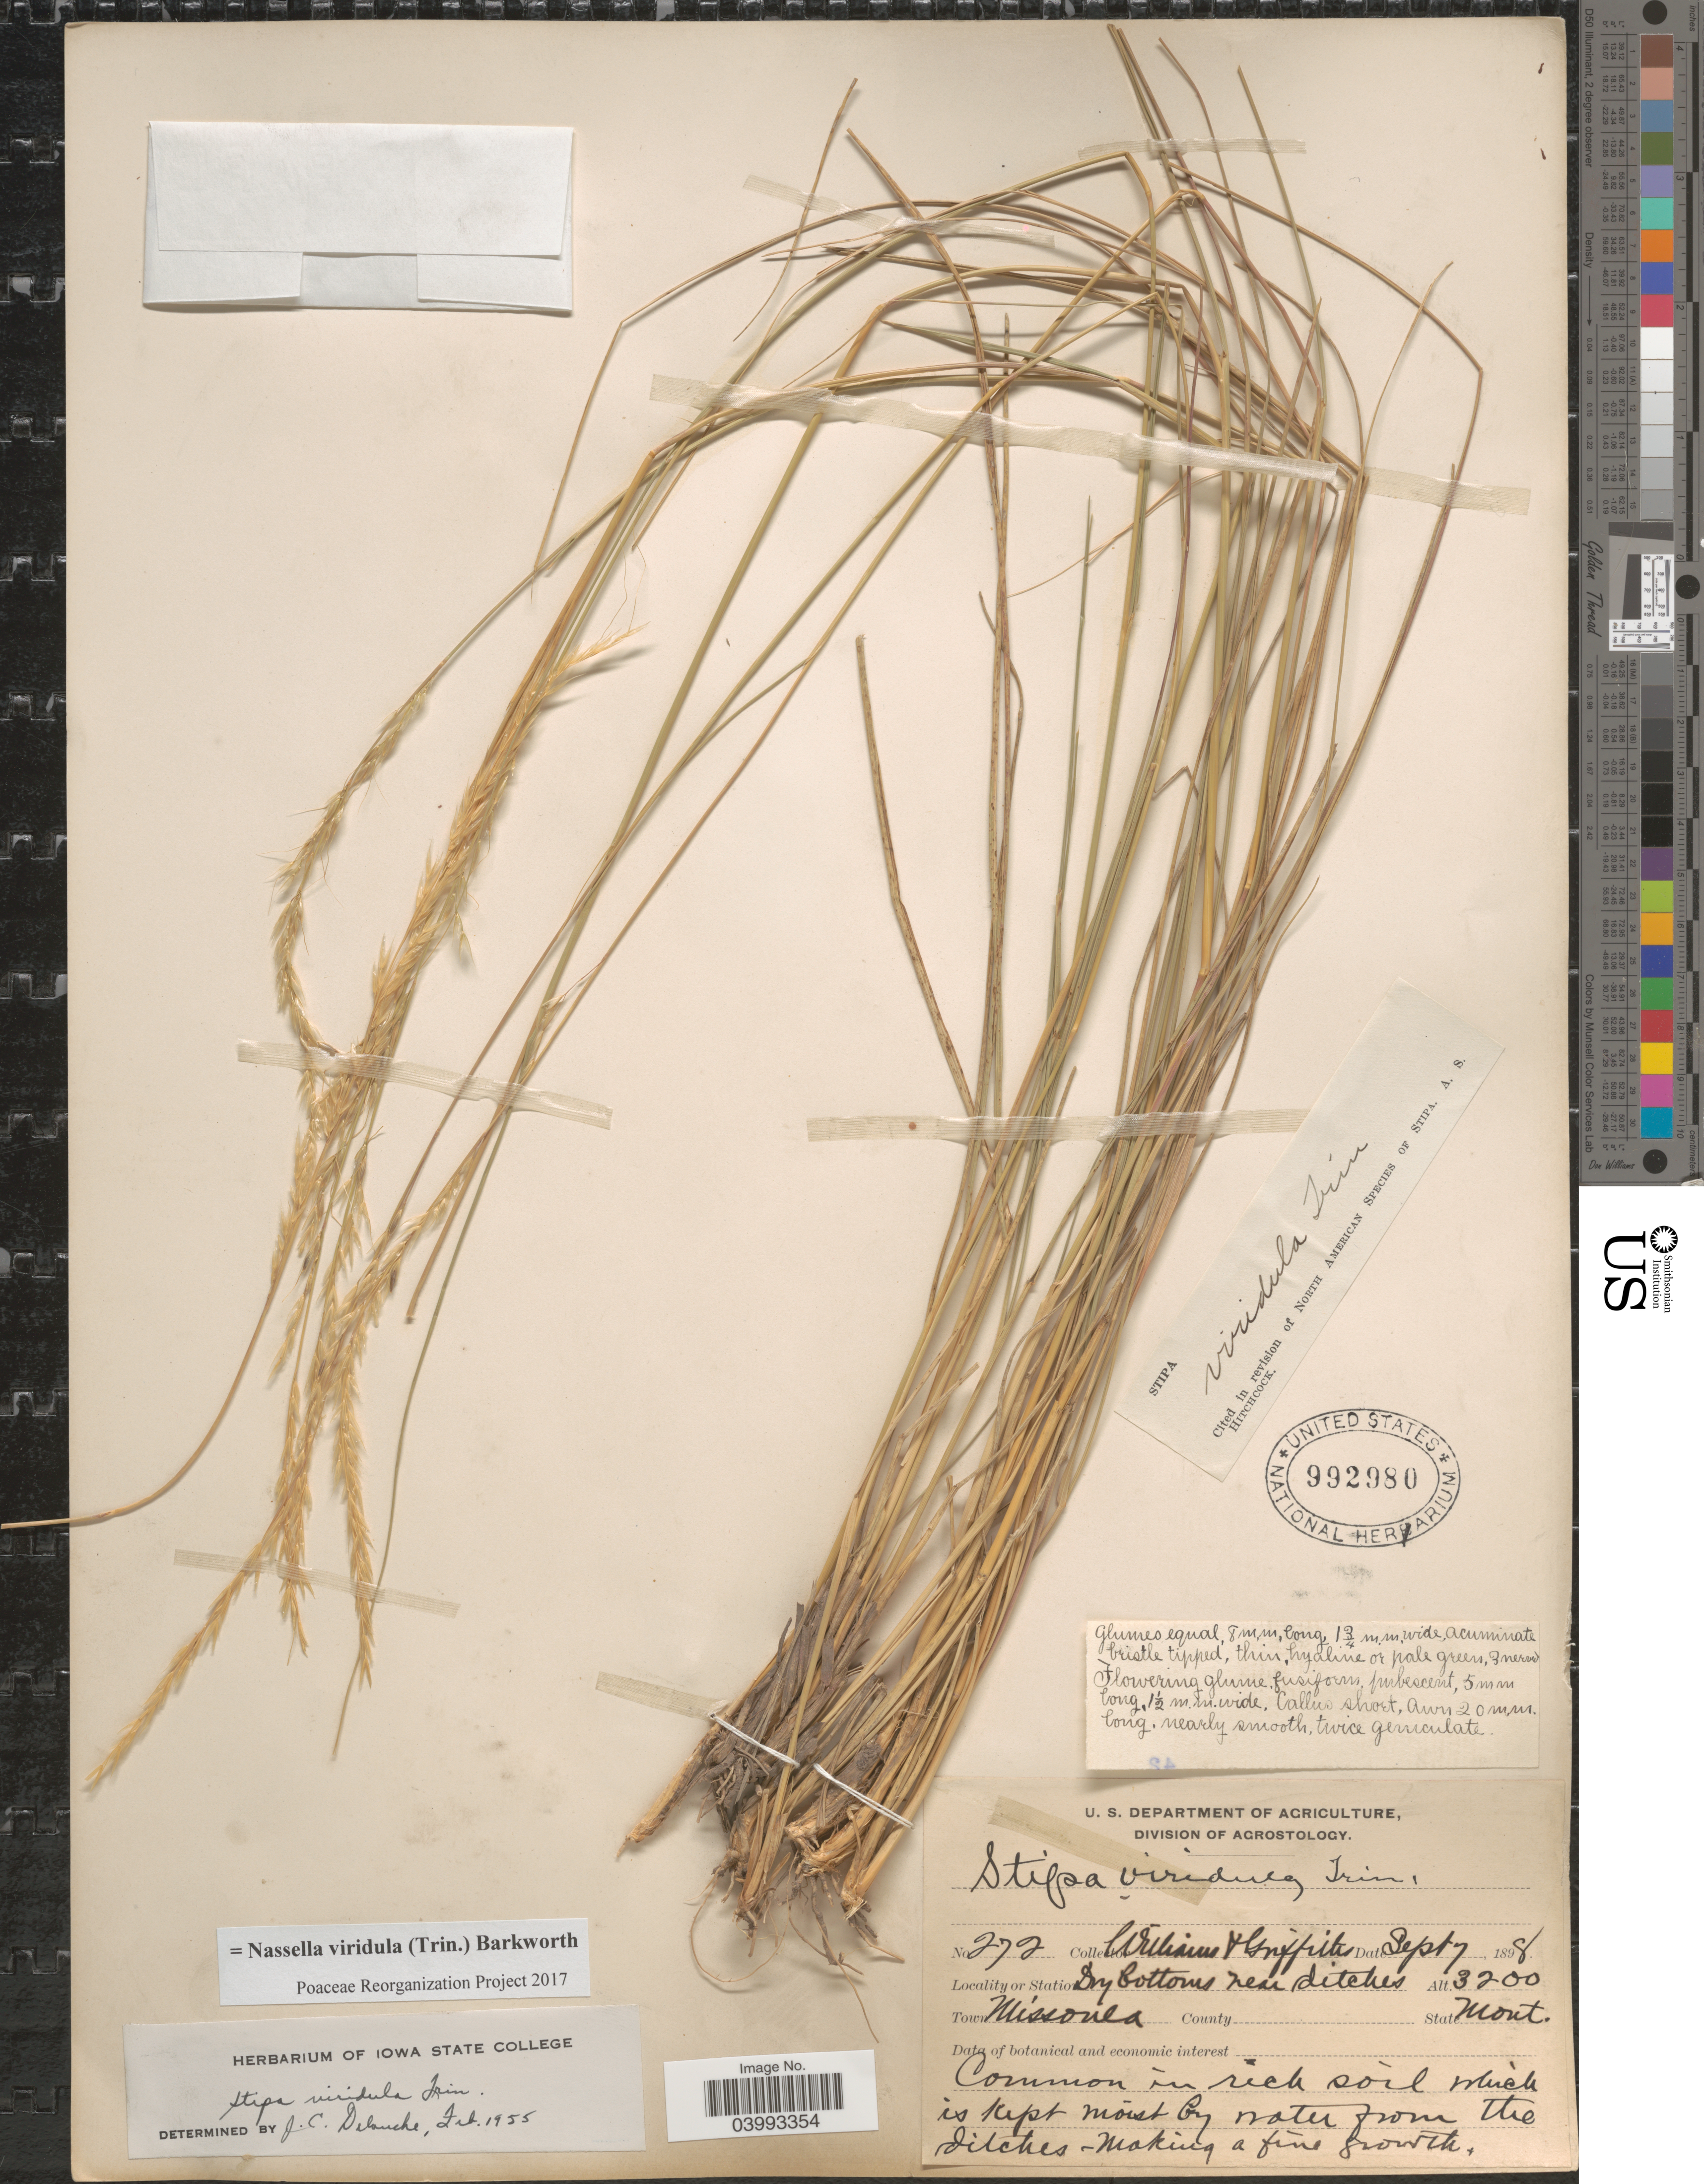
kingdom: Plantae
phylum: Tracheophyta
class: Liliopsida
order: Poales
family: Poaceae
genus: Nassella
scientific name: Nassella viridula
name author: (Trin.) Barkworth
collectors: -- Williams & -- Griffiths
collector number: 272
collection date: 1898-09-07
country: United States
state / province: Montana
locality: Station Dry bottoms near ditches. Town Missoula.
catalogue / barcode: US 992980